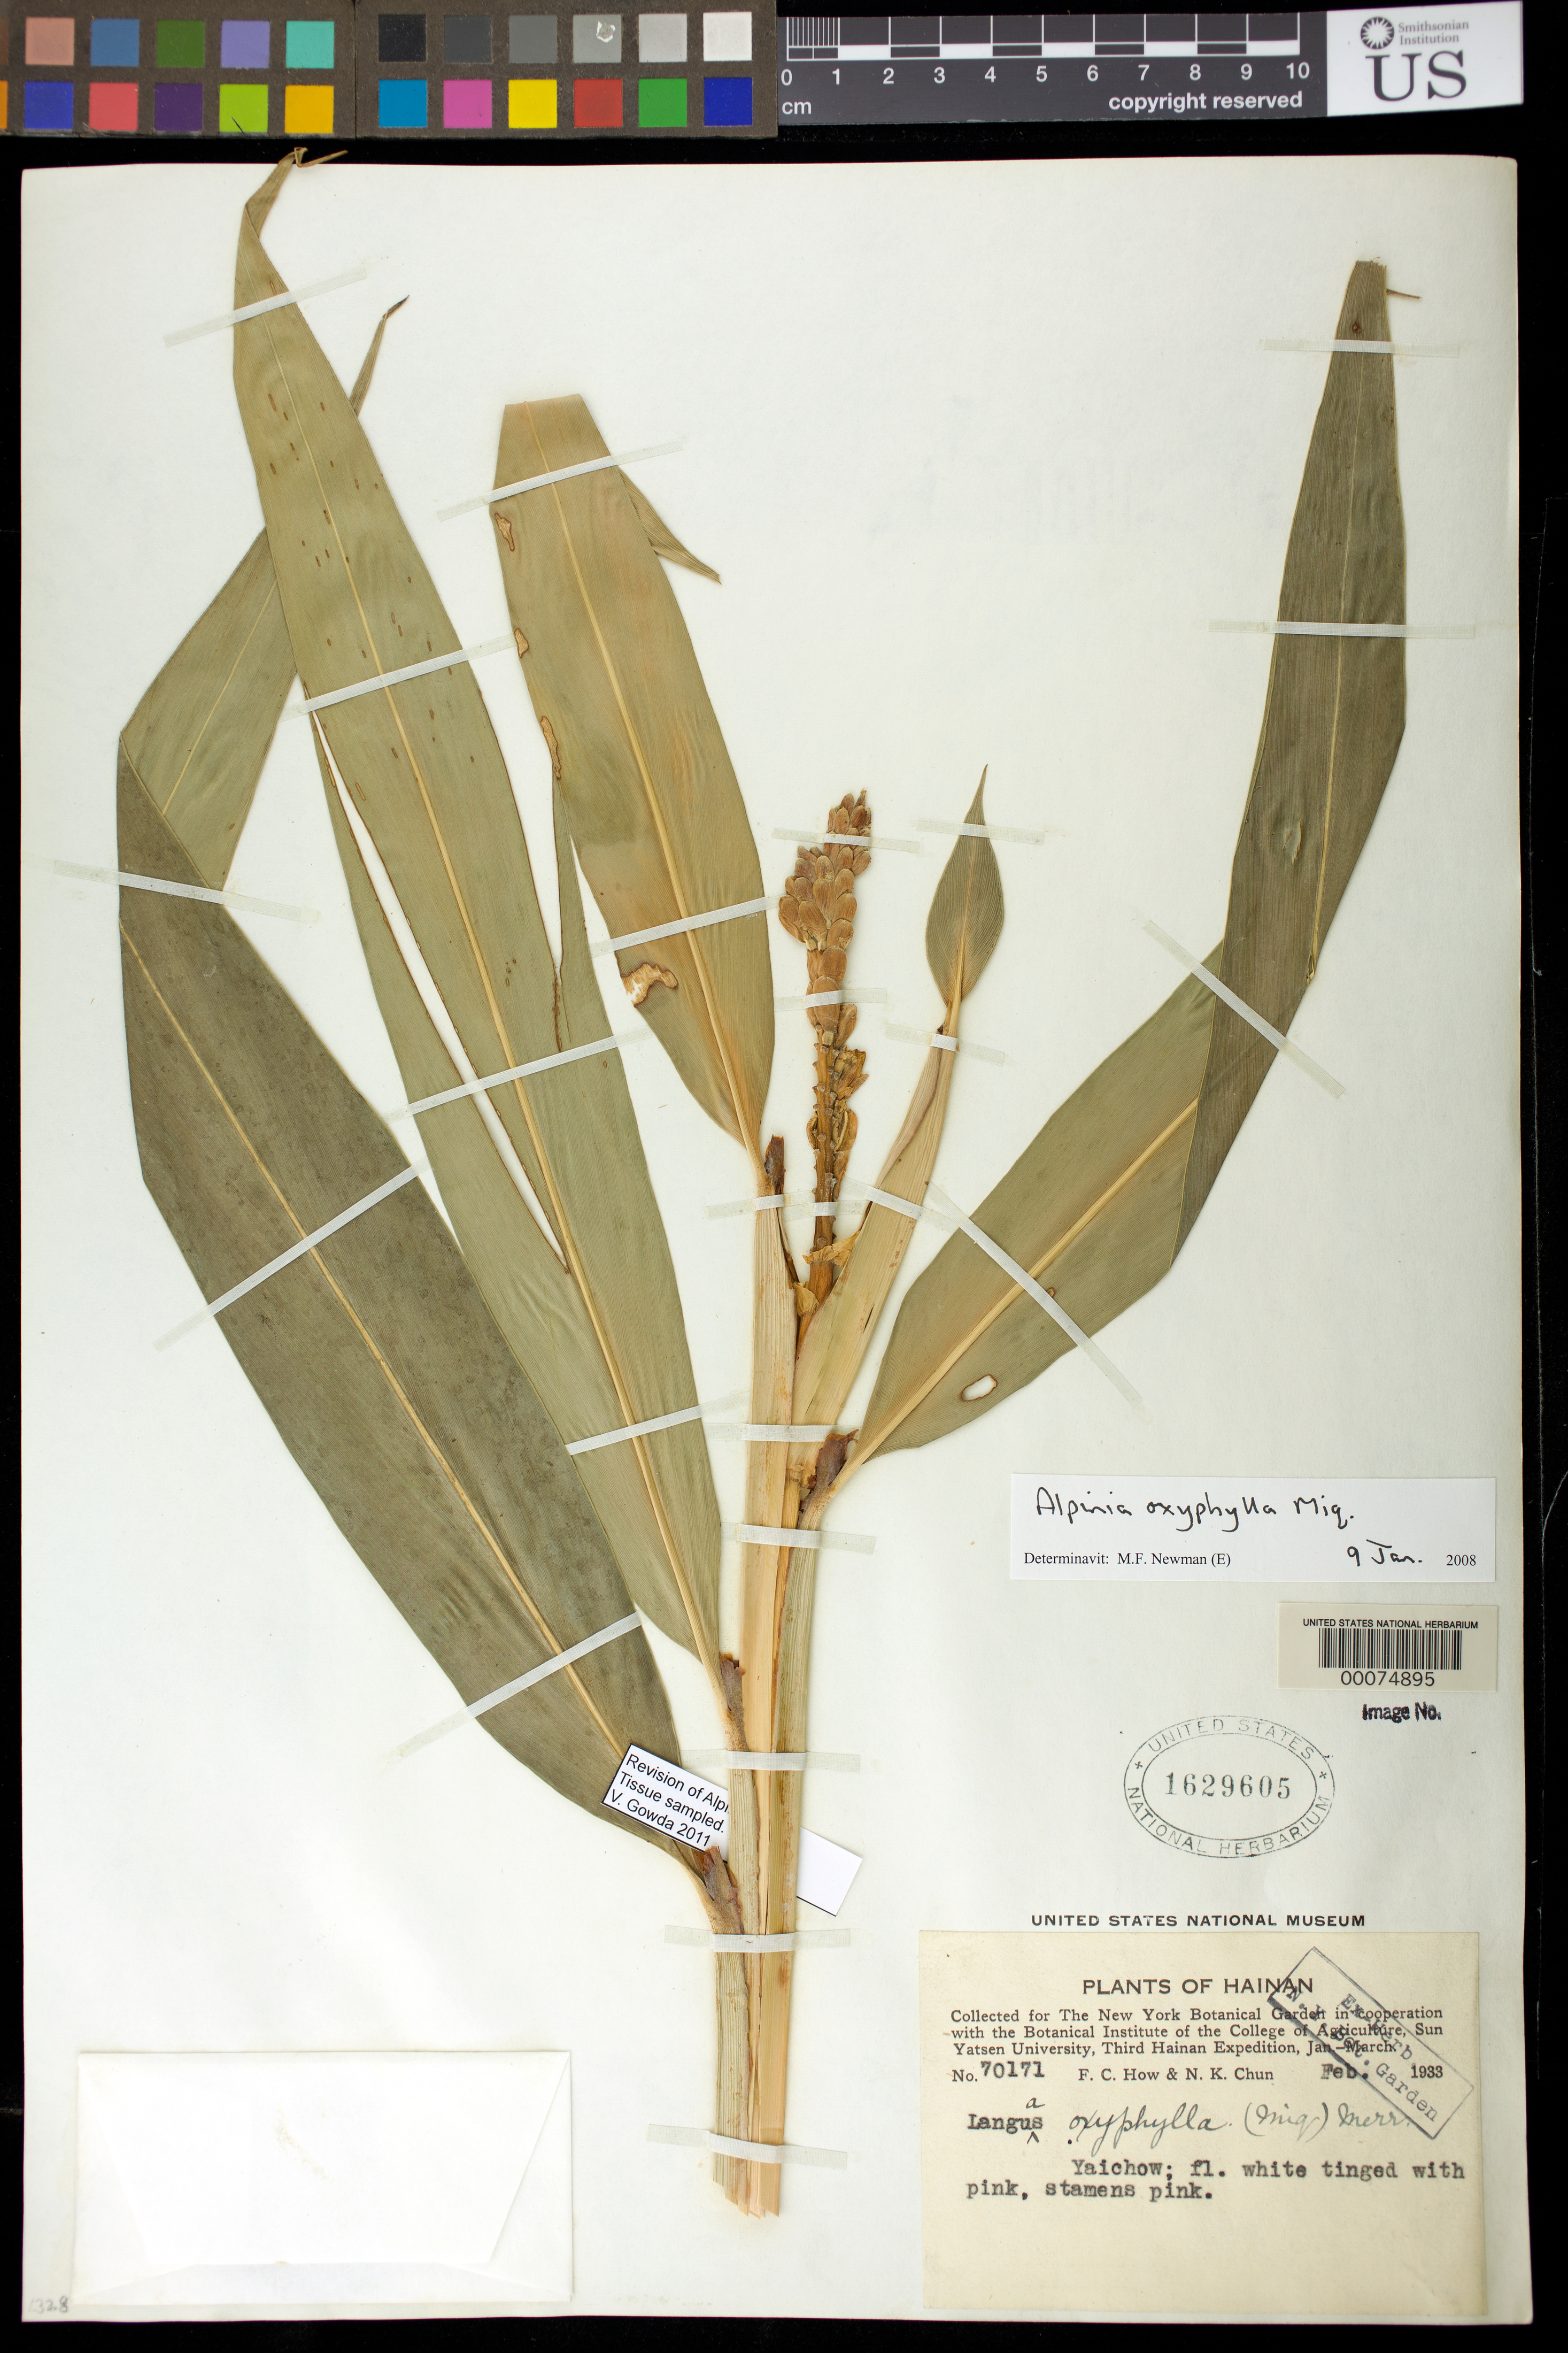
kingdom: Plantae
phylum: Tracheophyta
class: Liliopsida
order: Zingiberales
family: Zingiberaceae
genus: Alpinia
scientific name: Alpinia oxyphylla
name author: Miq.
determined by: Newman, M. F.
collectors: F. How & N. K. Chun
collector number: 70171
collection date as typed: Feb 1933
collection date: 1933-02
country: China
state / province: Hainan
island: Hainan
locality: Yaichow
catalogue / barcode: US 1629605